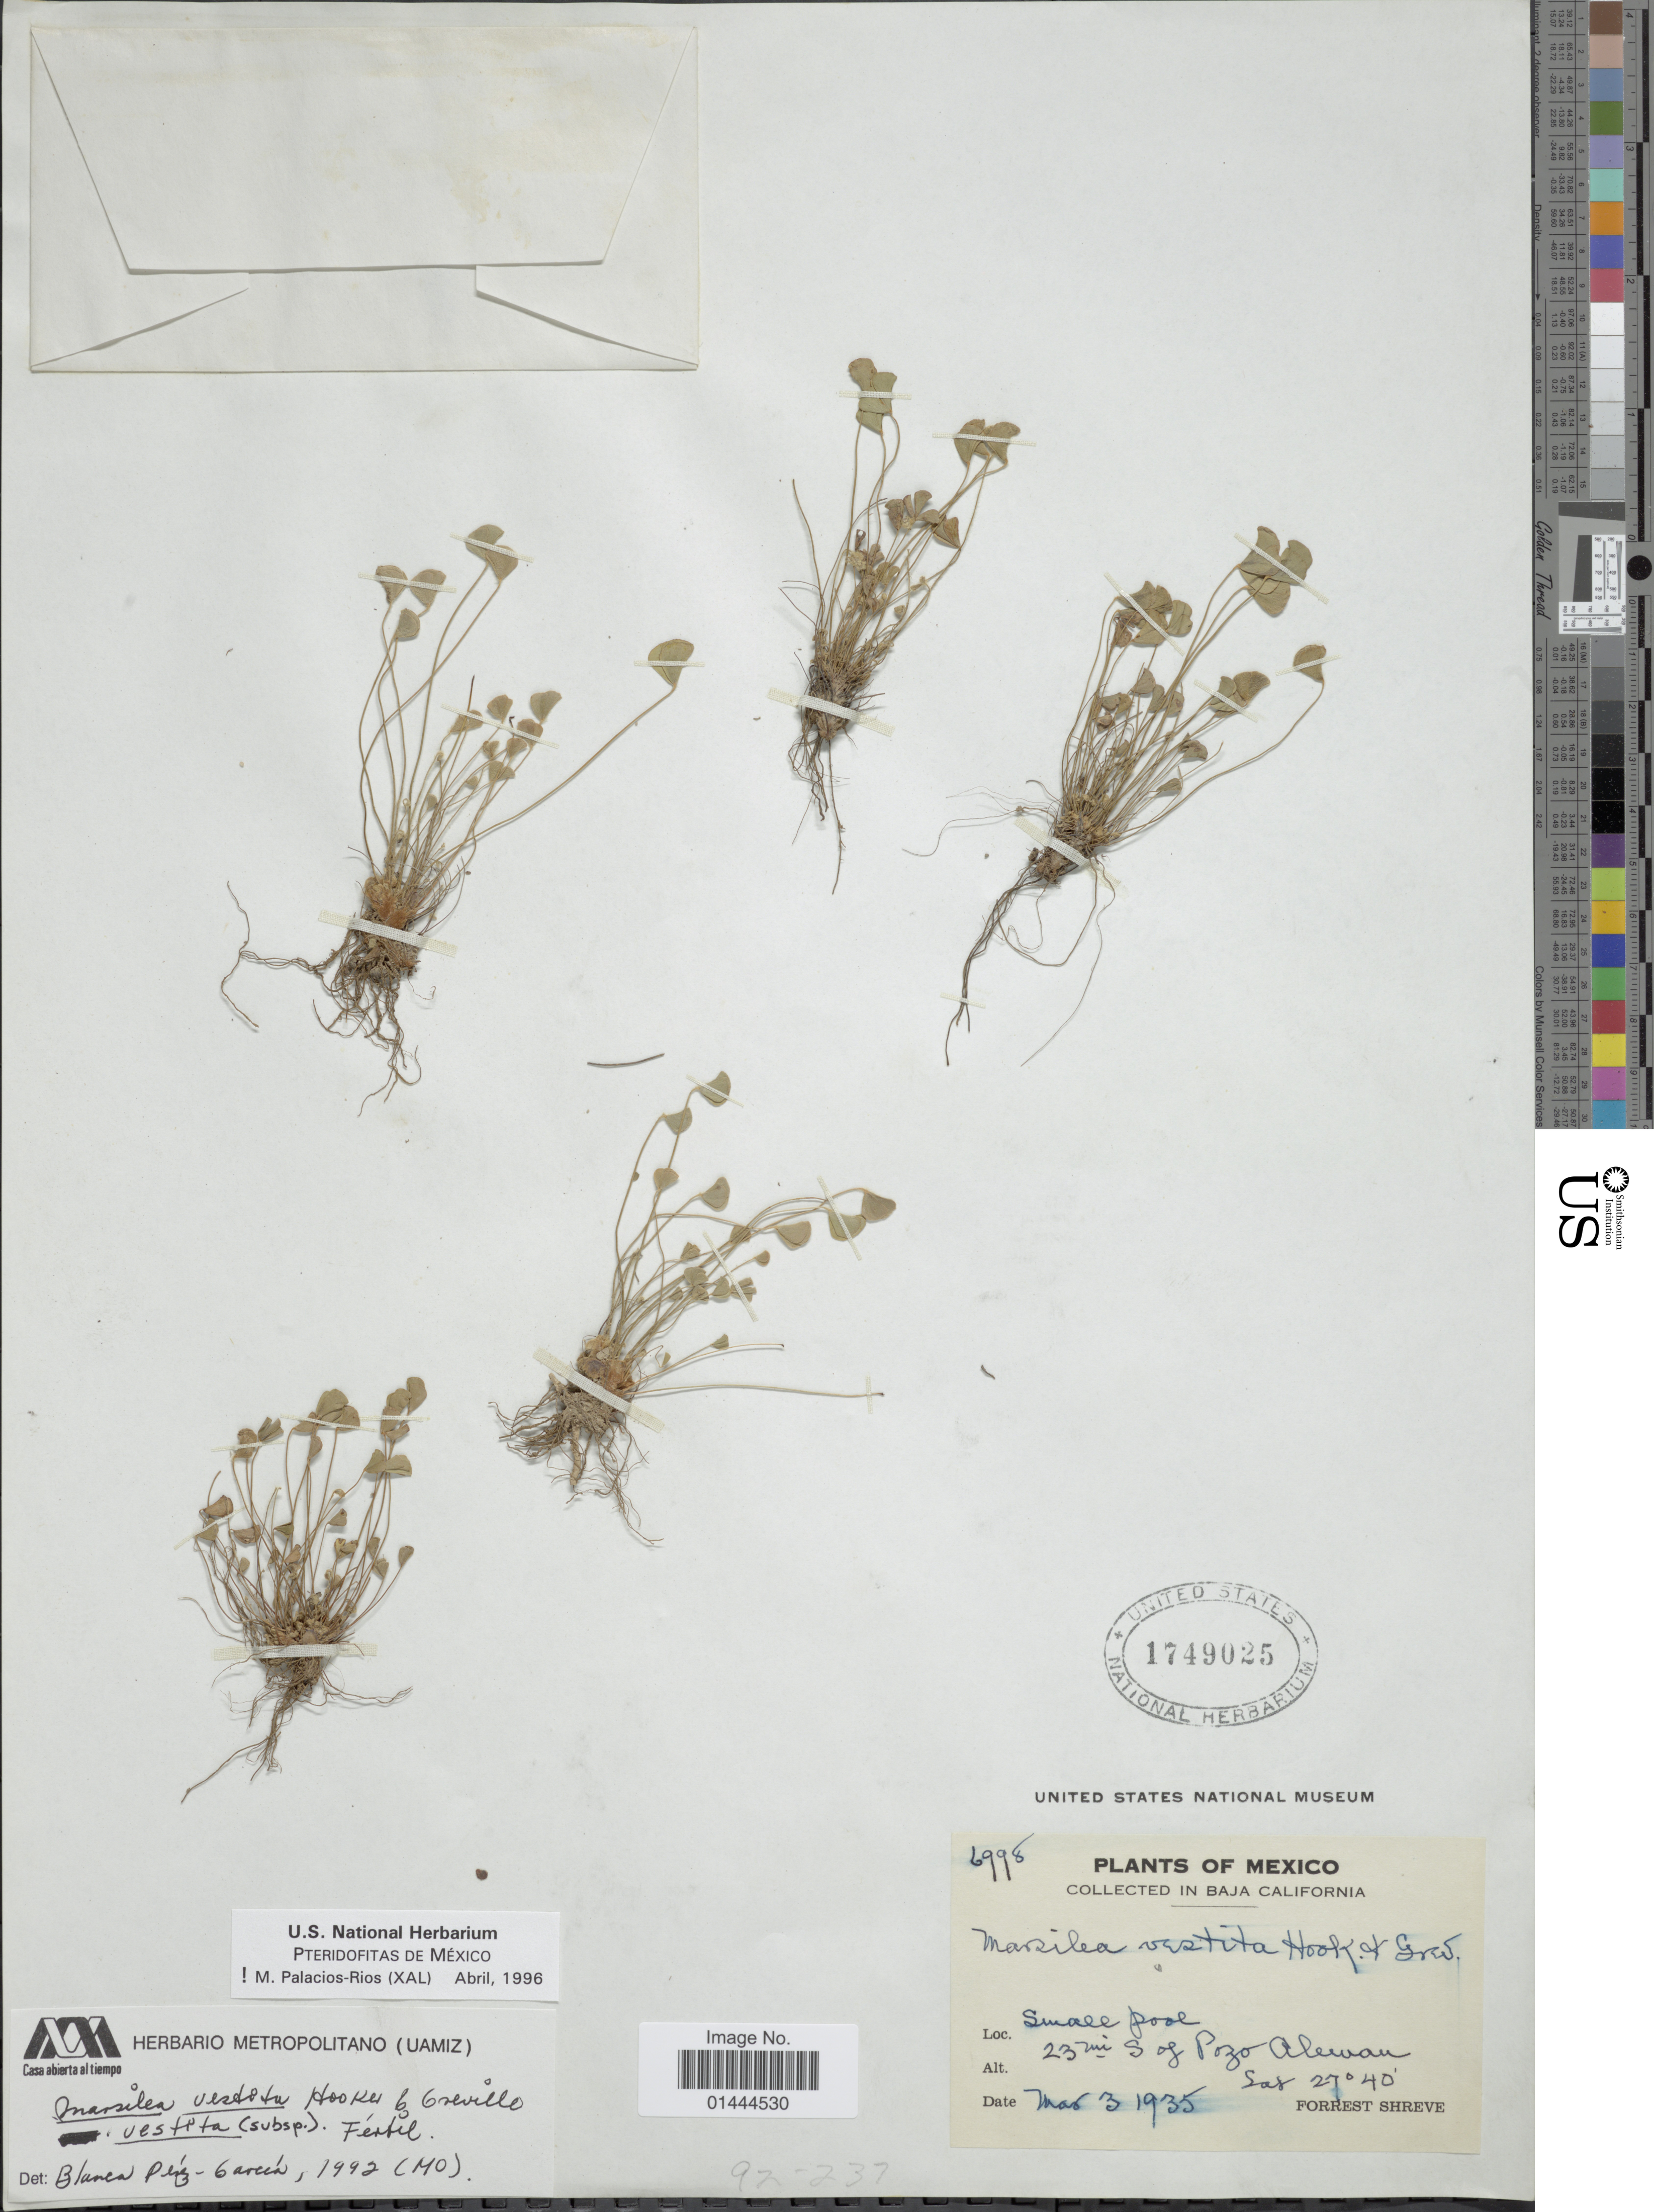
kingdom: Plantae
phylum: Tracheophyta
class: Polypodiopsida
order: Salviniales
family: Marsileaceae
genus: Marsilea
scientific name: Marsilea vestita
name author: Hook. & Grev.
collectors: F. Shreve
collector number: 6998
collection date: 1935-03-03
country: Mexico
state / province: Baja California Sur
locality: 23 mi S of Pozo Aleman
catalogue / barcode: US 1749025